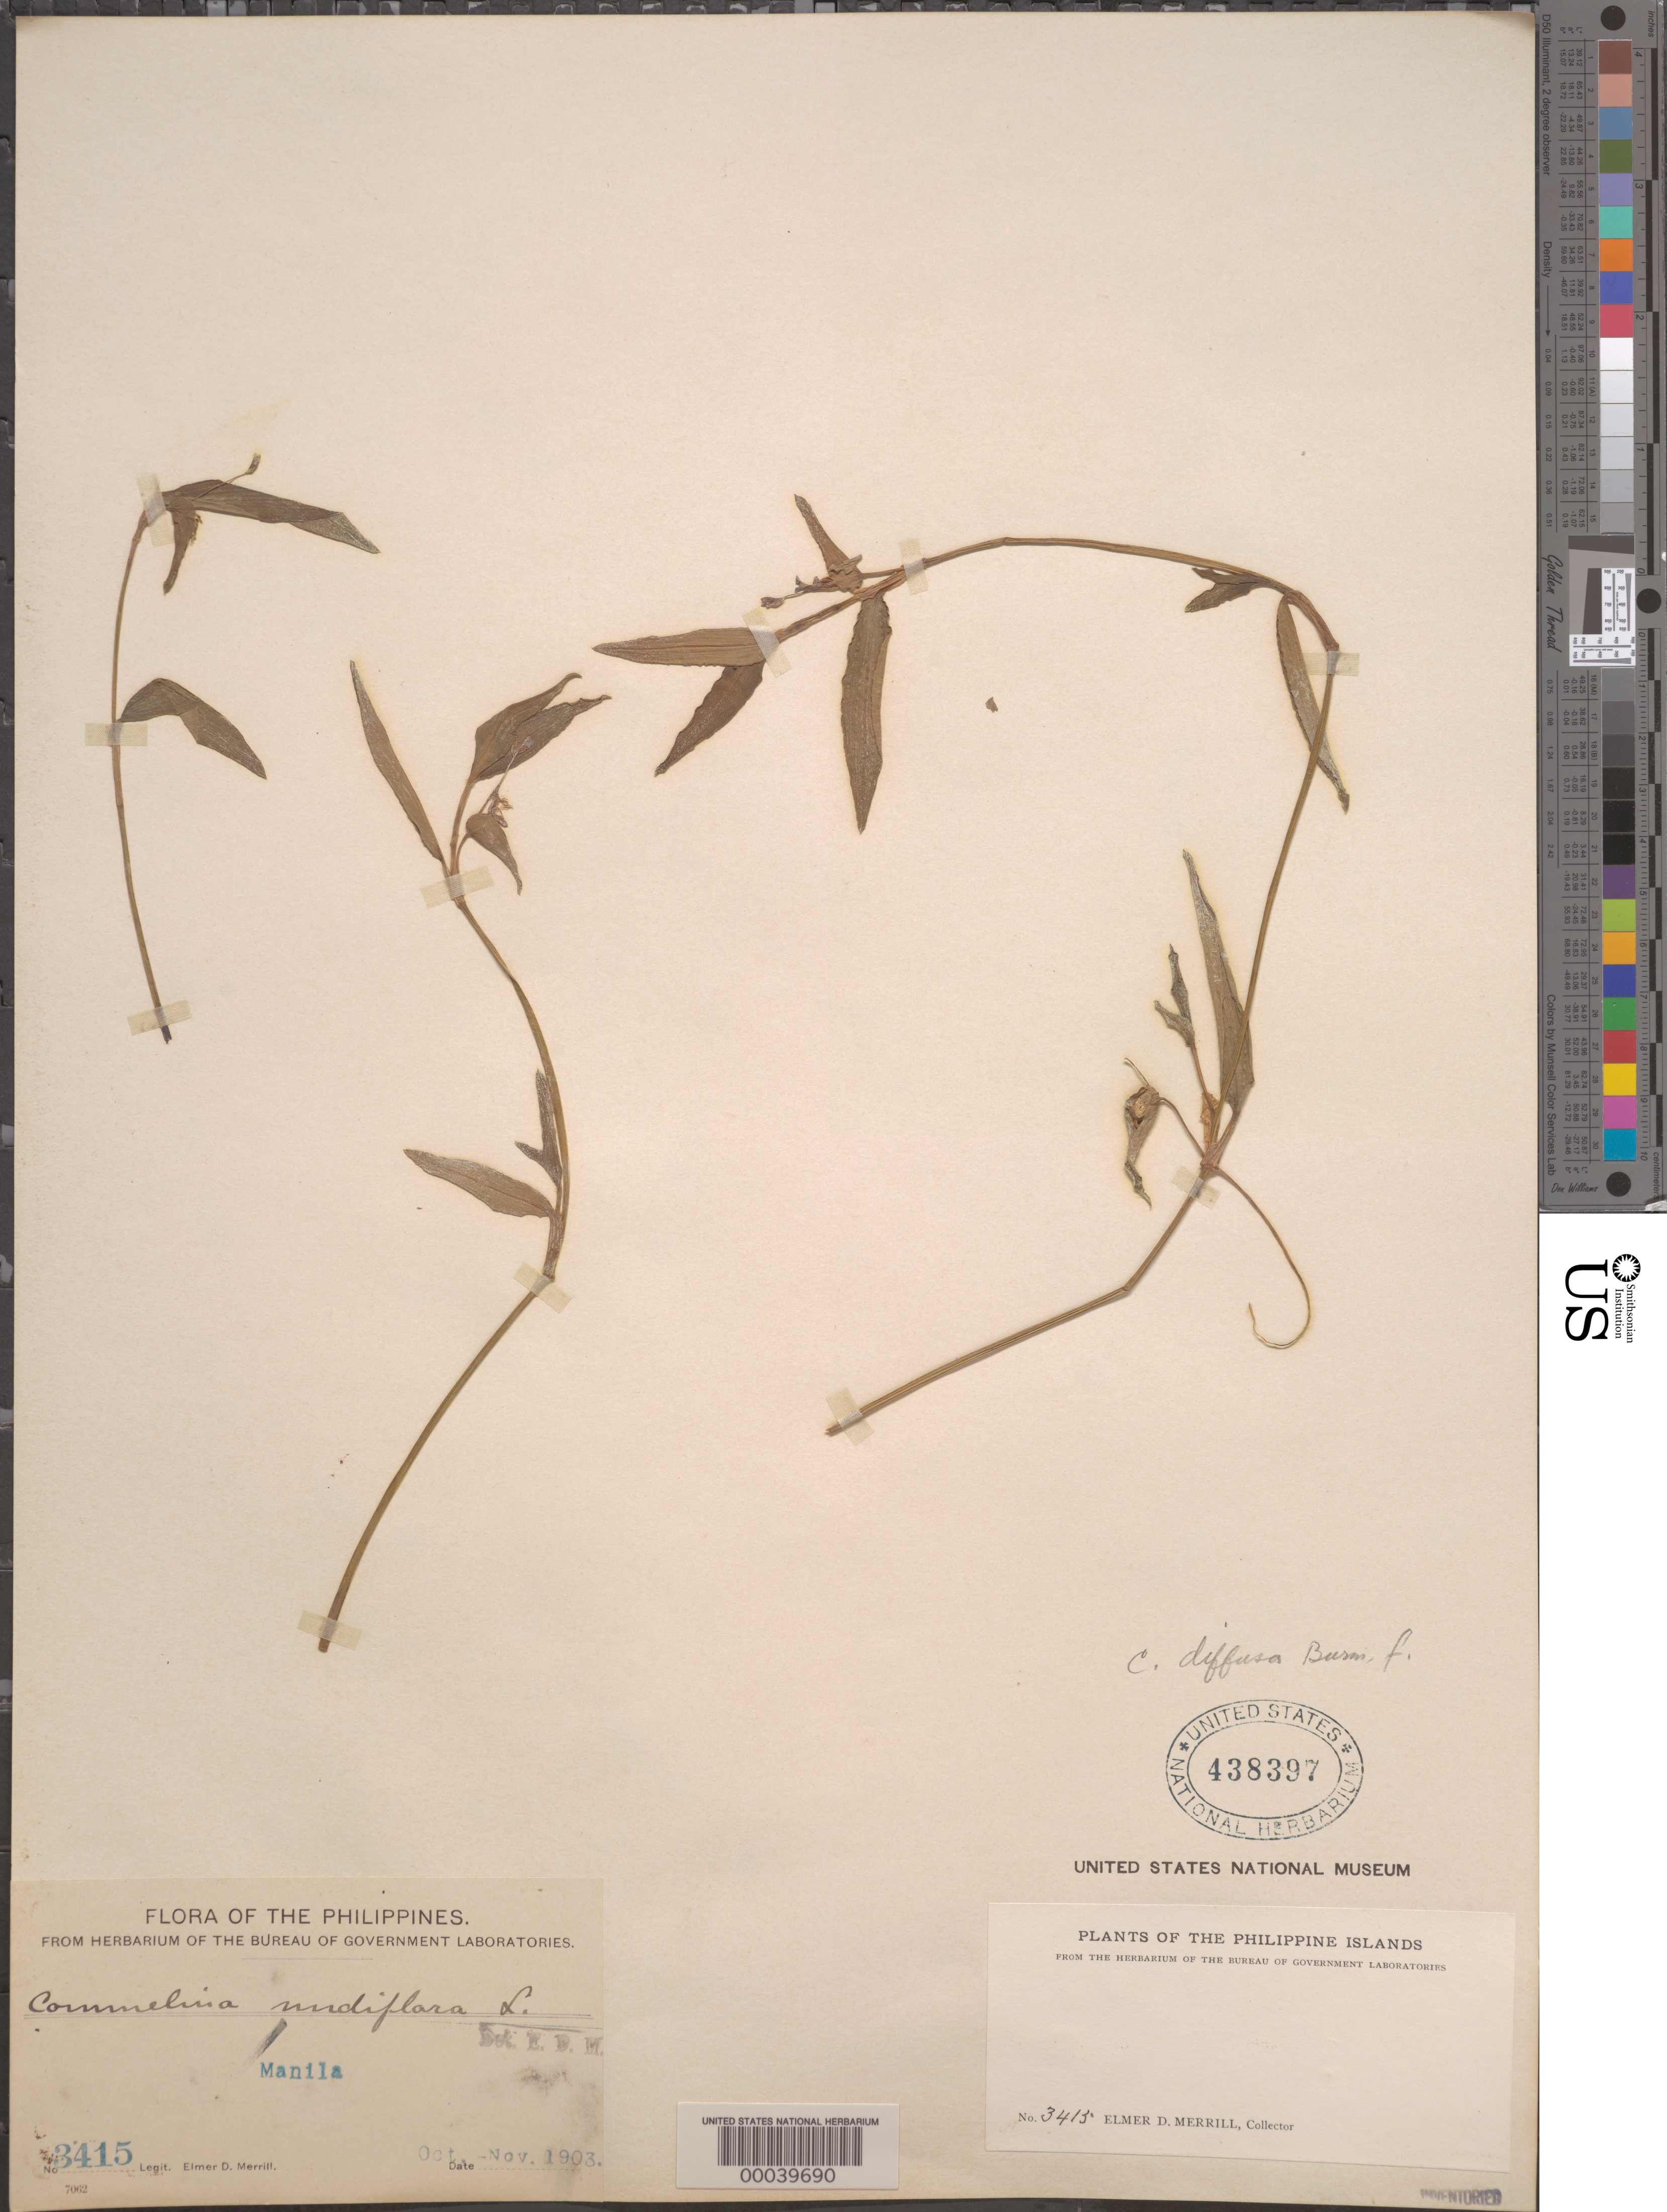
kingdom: Plantae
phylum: Tracheophyta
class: Liliopsida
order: Commelinales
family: Commelinaceae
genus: Commelina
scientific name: Commelina diffusa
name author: Burm. f.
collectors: E. D. Merrill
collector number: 3415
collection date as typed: Oct 1903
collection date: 1903-10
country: Philippines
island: Luzon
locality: Manilla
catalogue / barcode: US 438397